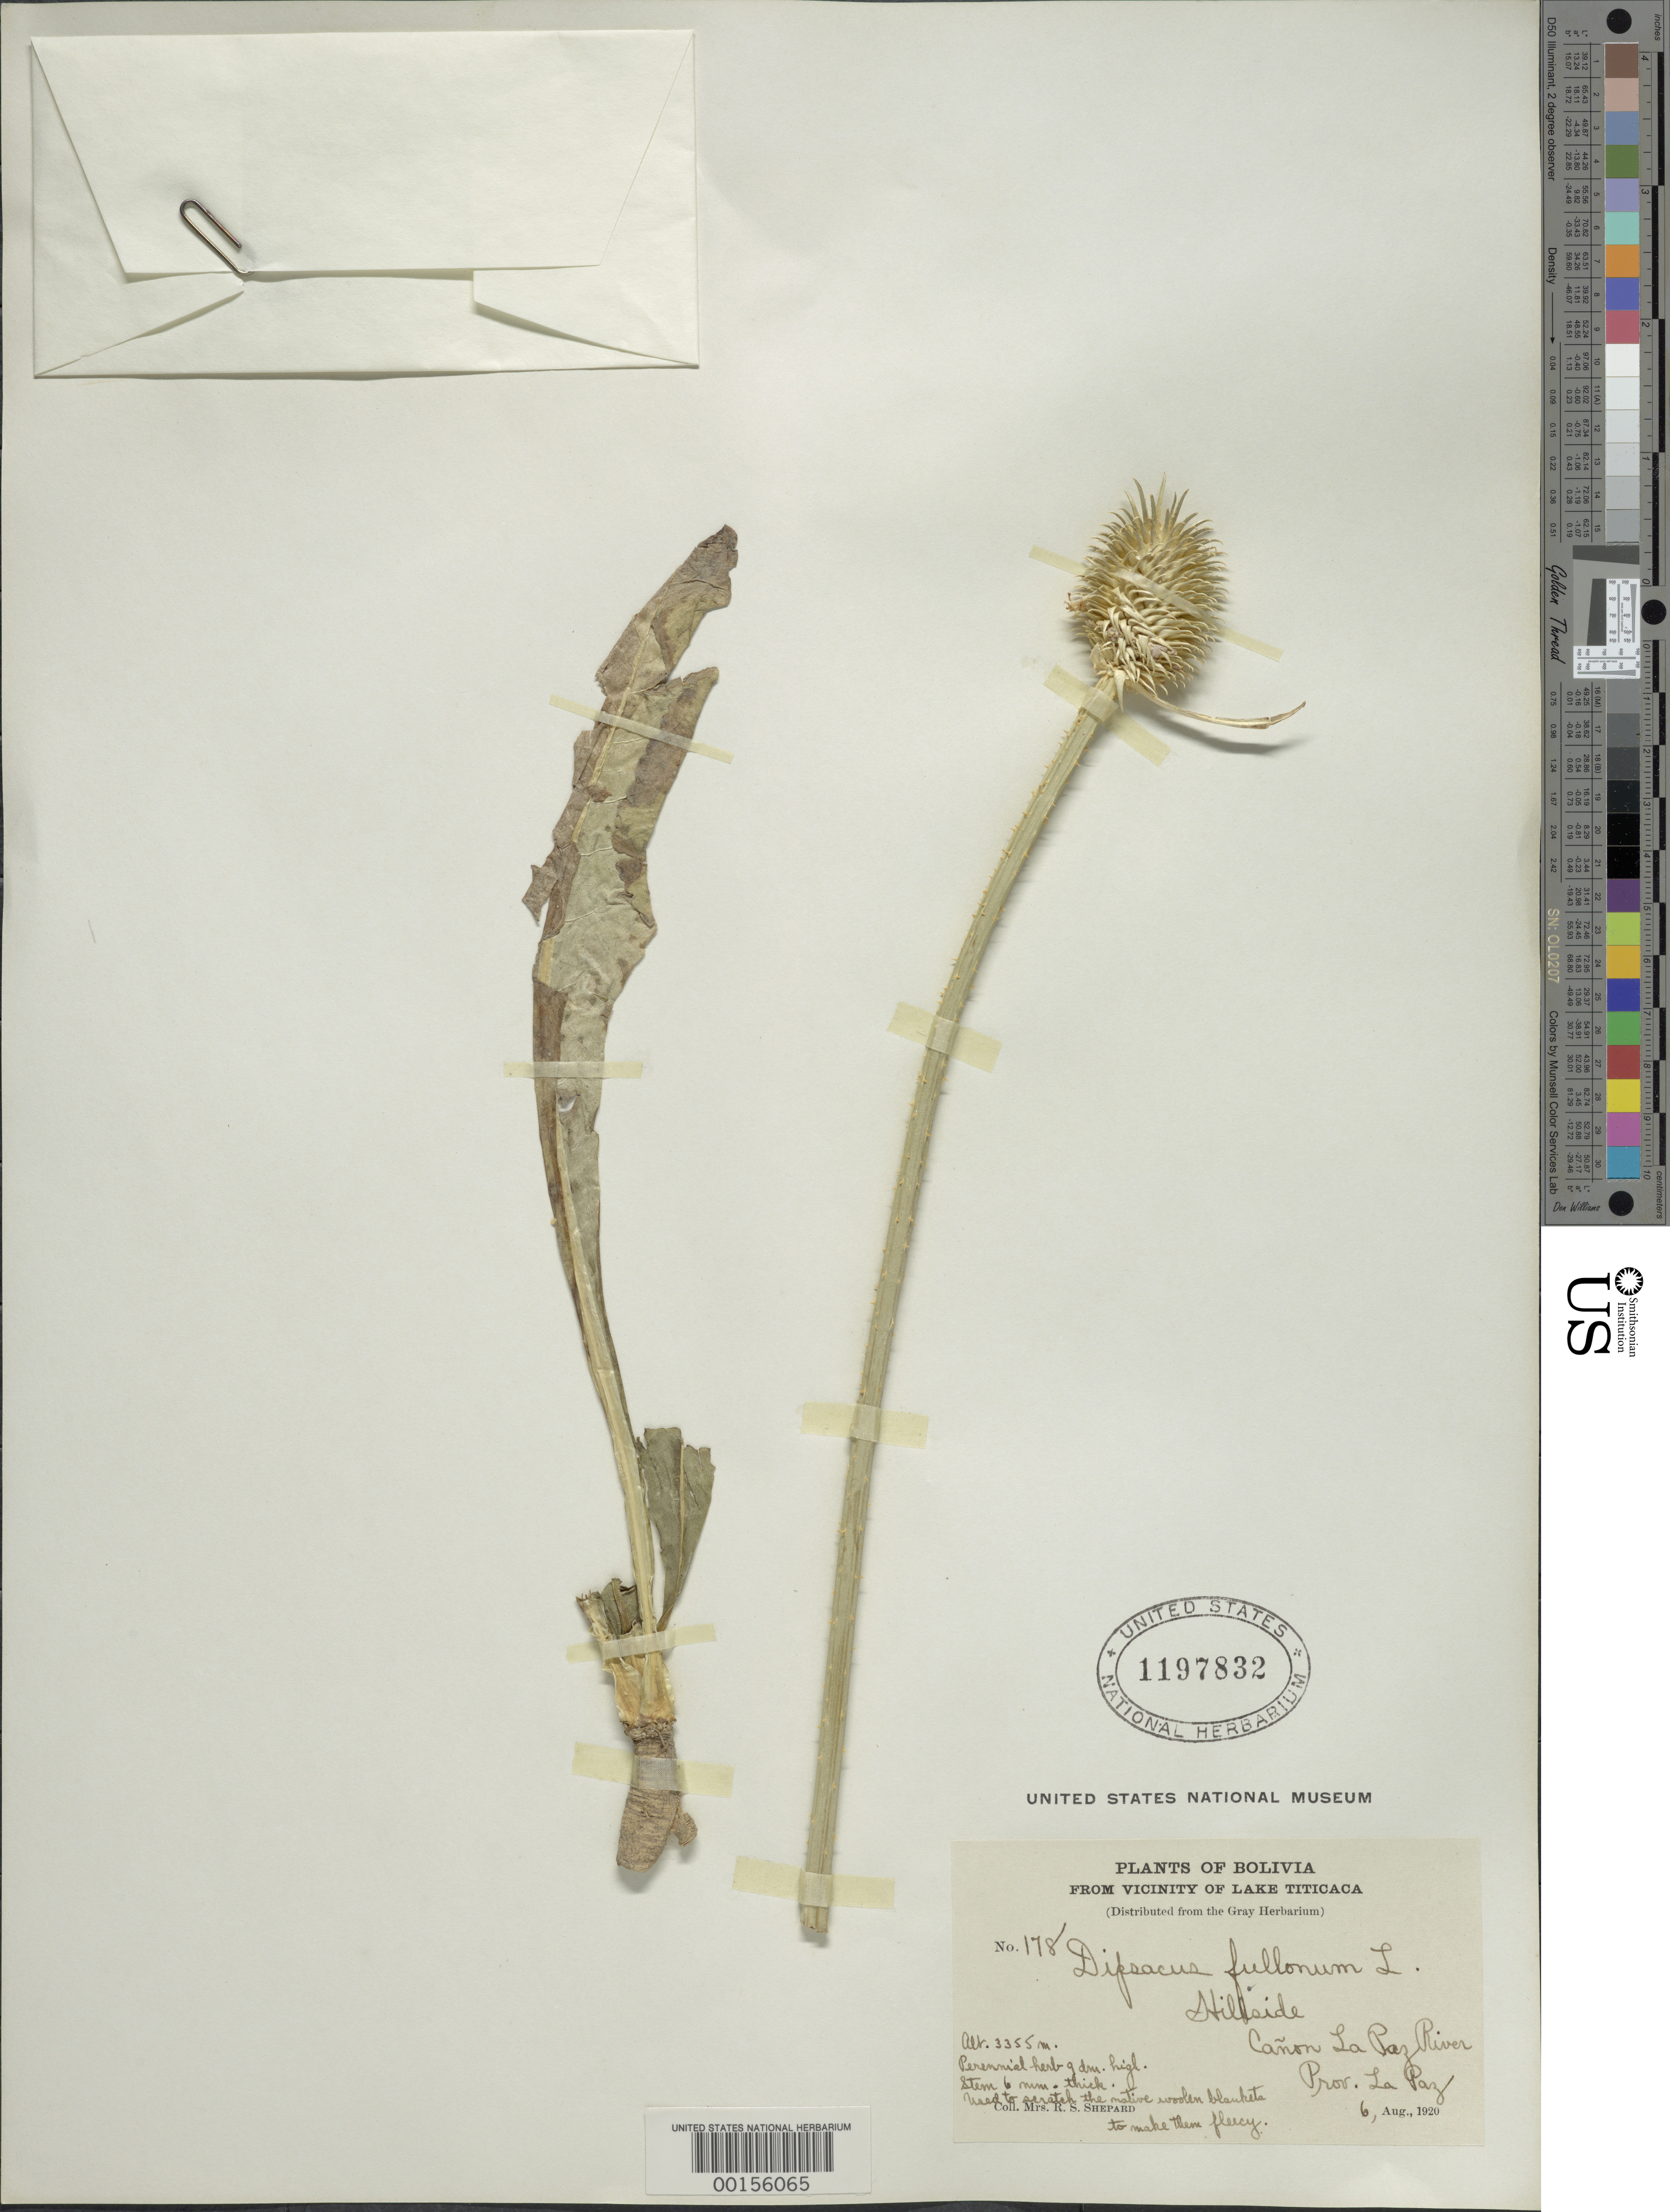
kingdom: Plantae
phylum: Tracheophyta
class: Magnoliopsida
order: Dipsacales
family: Caprifoliaceae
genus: Dipsacus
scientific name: Dipsacus fullonum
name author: L.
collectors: R. Shepard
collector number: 178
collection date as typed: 06 Aug 1920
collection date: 1920-08-06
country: Bolivia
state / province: La Paz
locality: Canon La Paz River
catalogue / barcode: US 1197832